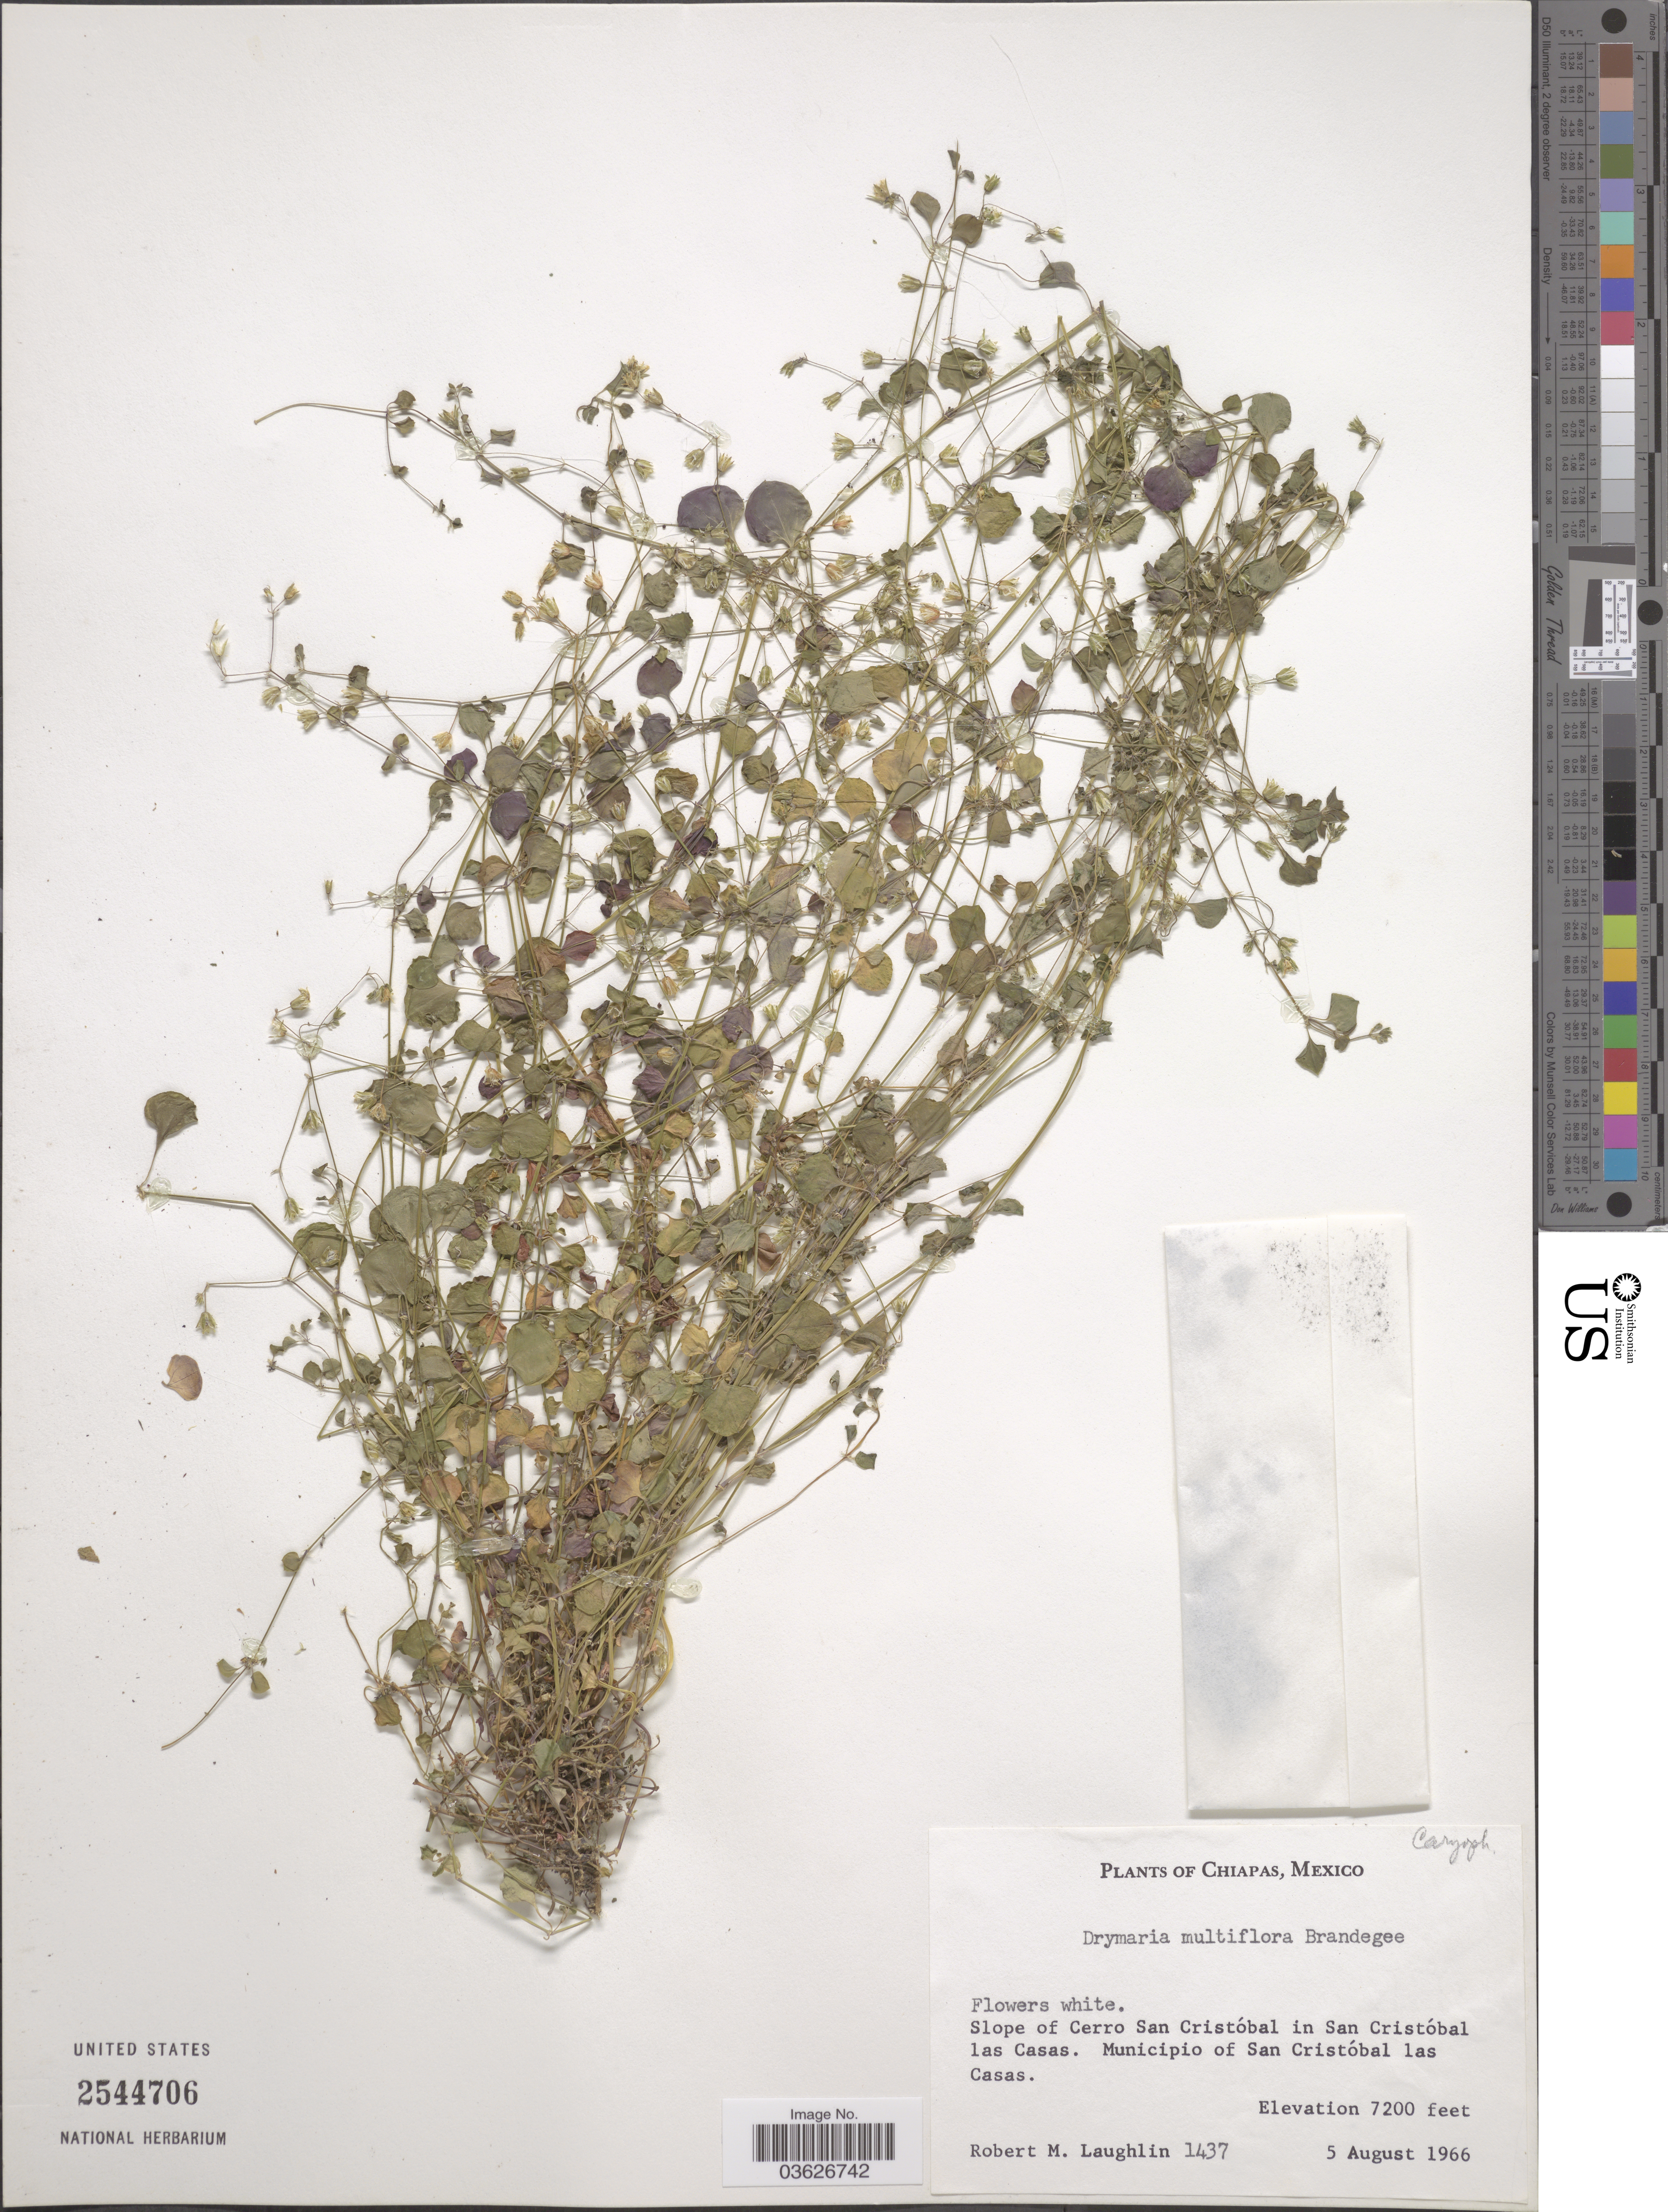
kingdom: Plantae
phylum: Tracheophyta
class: Magnoliopsida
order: Caryophyllales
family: Caryophyllaceae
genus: Drymaria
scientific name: Drymaria multiflora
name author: Brandegee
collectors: R. M. Laughlin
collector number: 1437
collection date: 1966-08-05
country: Mexico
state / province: Chiapas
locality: Slope of Cerro San Cristóbal in San Cristóbal las Casas. Municipio of San Cristóbal las Casas.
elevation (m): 2195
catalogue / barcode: US 2544706